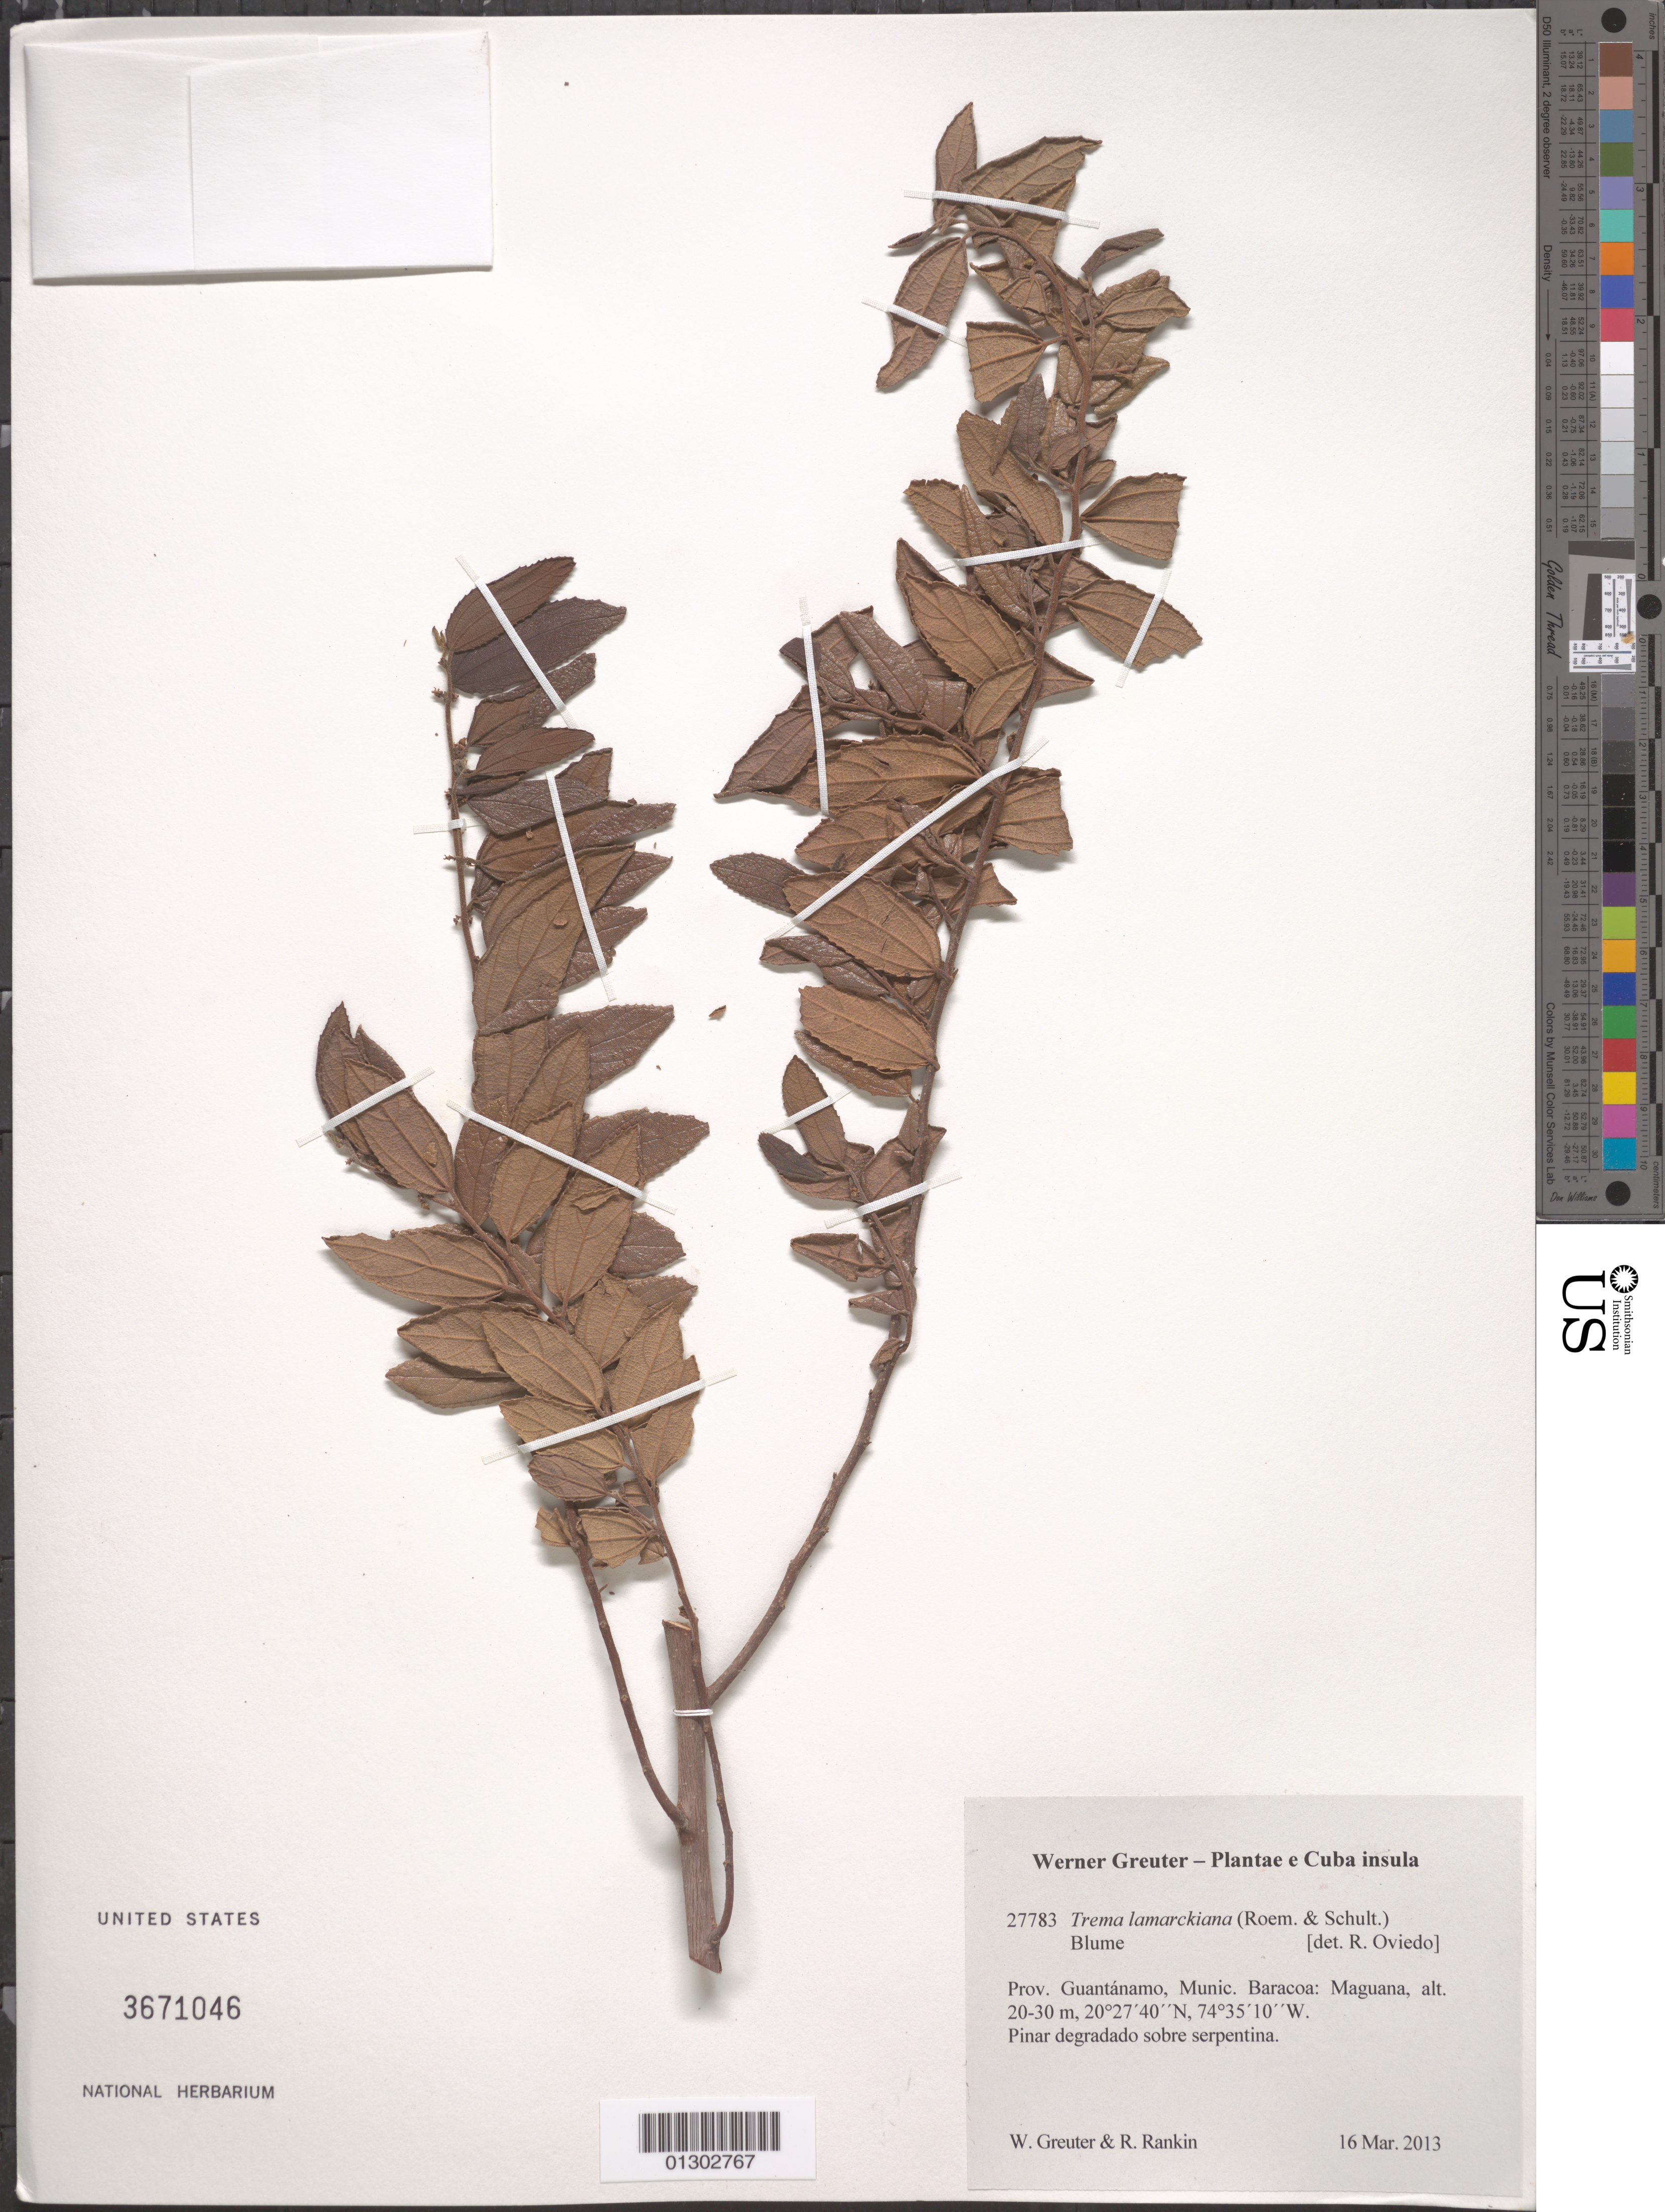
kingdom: Plantae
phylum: Tracheophyta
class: Magnoliopsida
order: Rosales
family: Cannabaceae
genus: Trema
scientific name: Trema lamarckianum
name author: (Schult.) Blume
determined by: Oviedo, R.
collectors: W. R. Greuter & R. Rankin Rodriguez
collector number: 27783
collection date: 2013-03-16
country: Cuba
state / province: Guantanamo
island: Cuba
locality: Munic, Barcoa; Maguana.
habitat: Pinar degradado sobre serpentina.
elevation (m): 20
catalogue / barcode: US 3671046